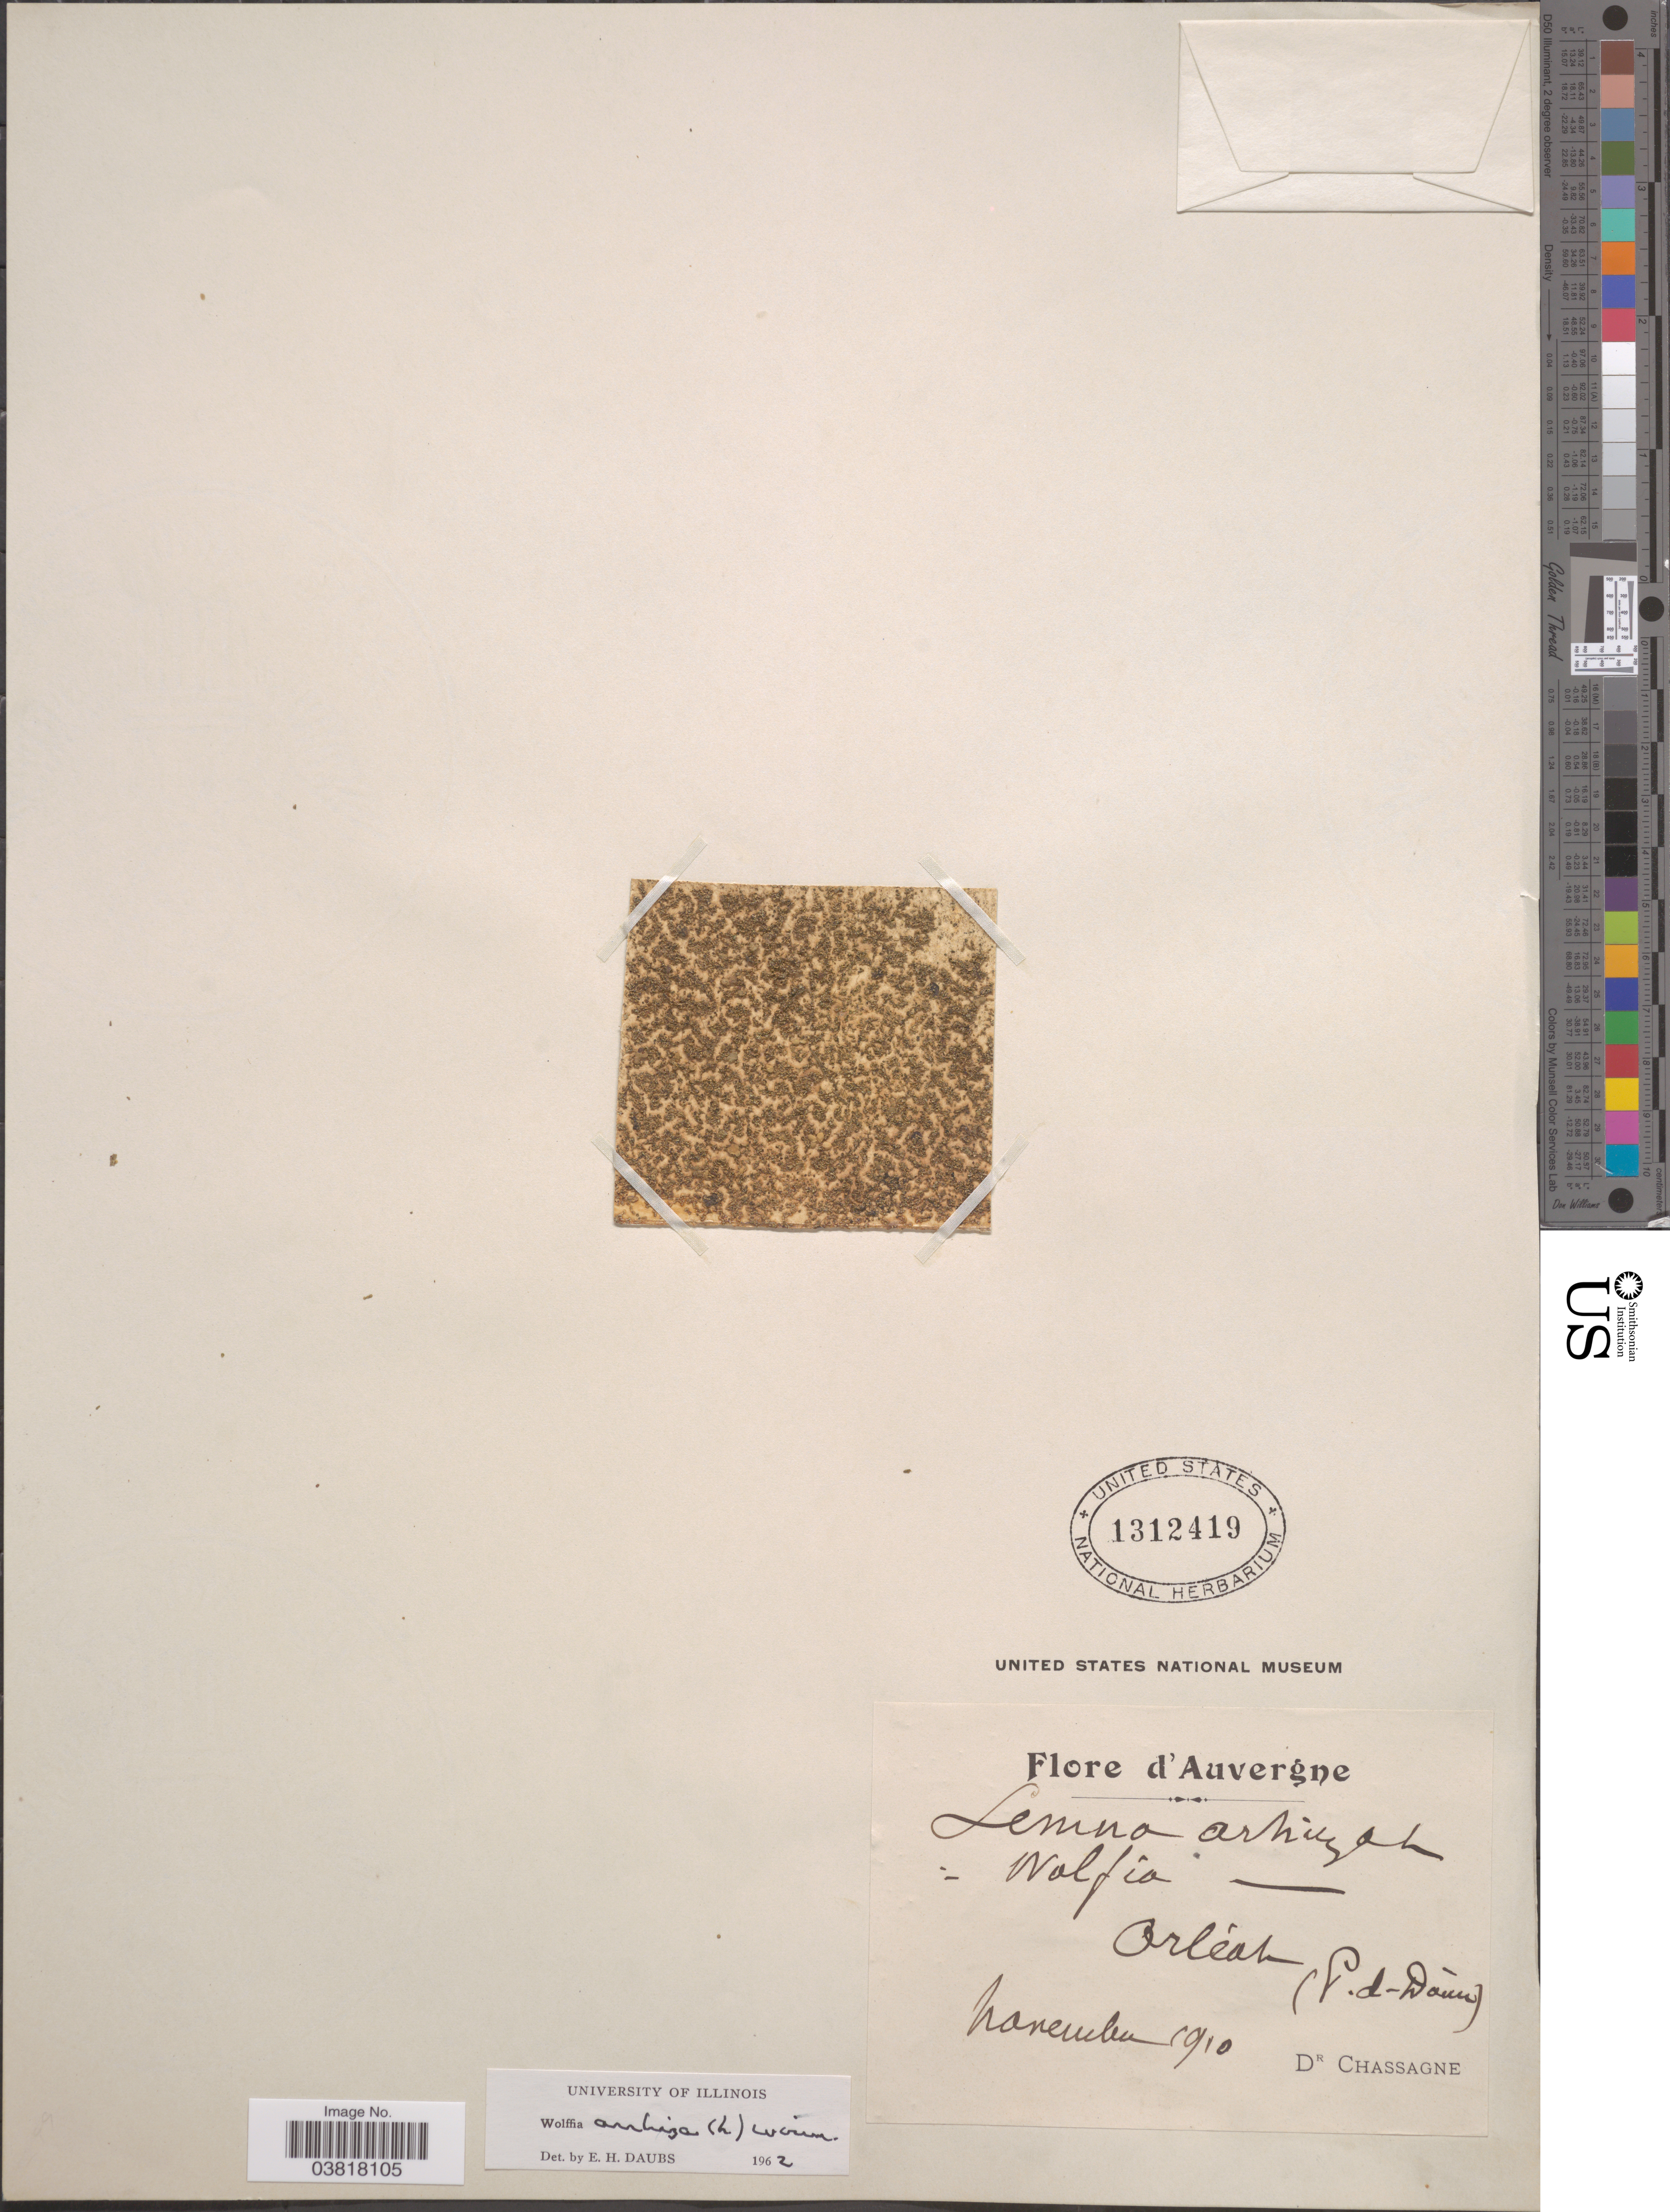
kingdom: Plantae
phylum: Tracheophyta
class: Liliopsida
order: Alismatales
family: Araceae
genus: Wolffia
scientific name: Wolffia arrhiza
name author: (L.) Horkel ex Wimm.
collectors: Chassagne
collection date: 1910-11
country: France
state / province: Auvergne-Rhône-Alpes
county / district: Puy-de-Dôme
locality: Orlean (S. d. Doum).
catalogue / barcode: US 1312419